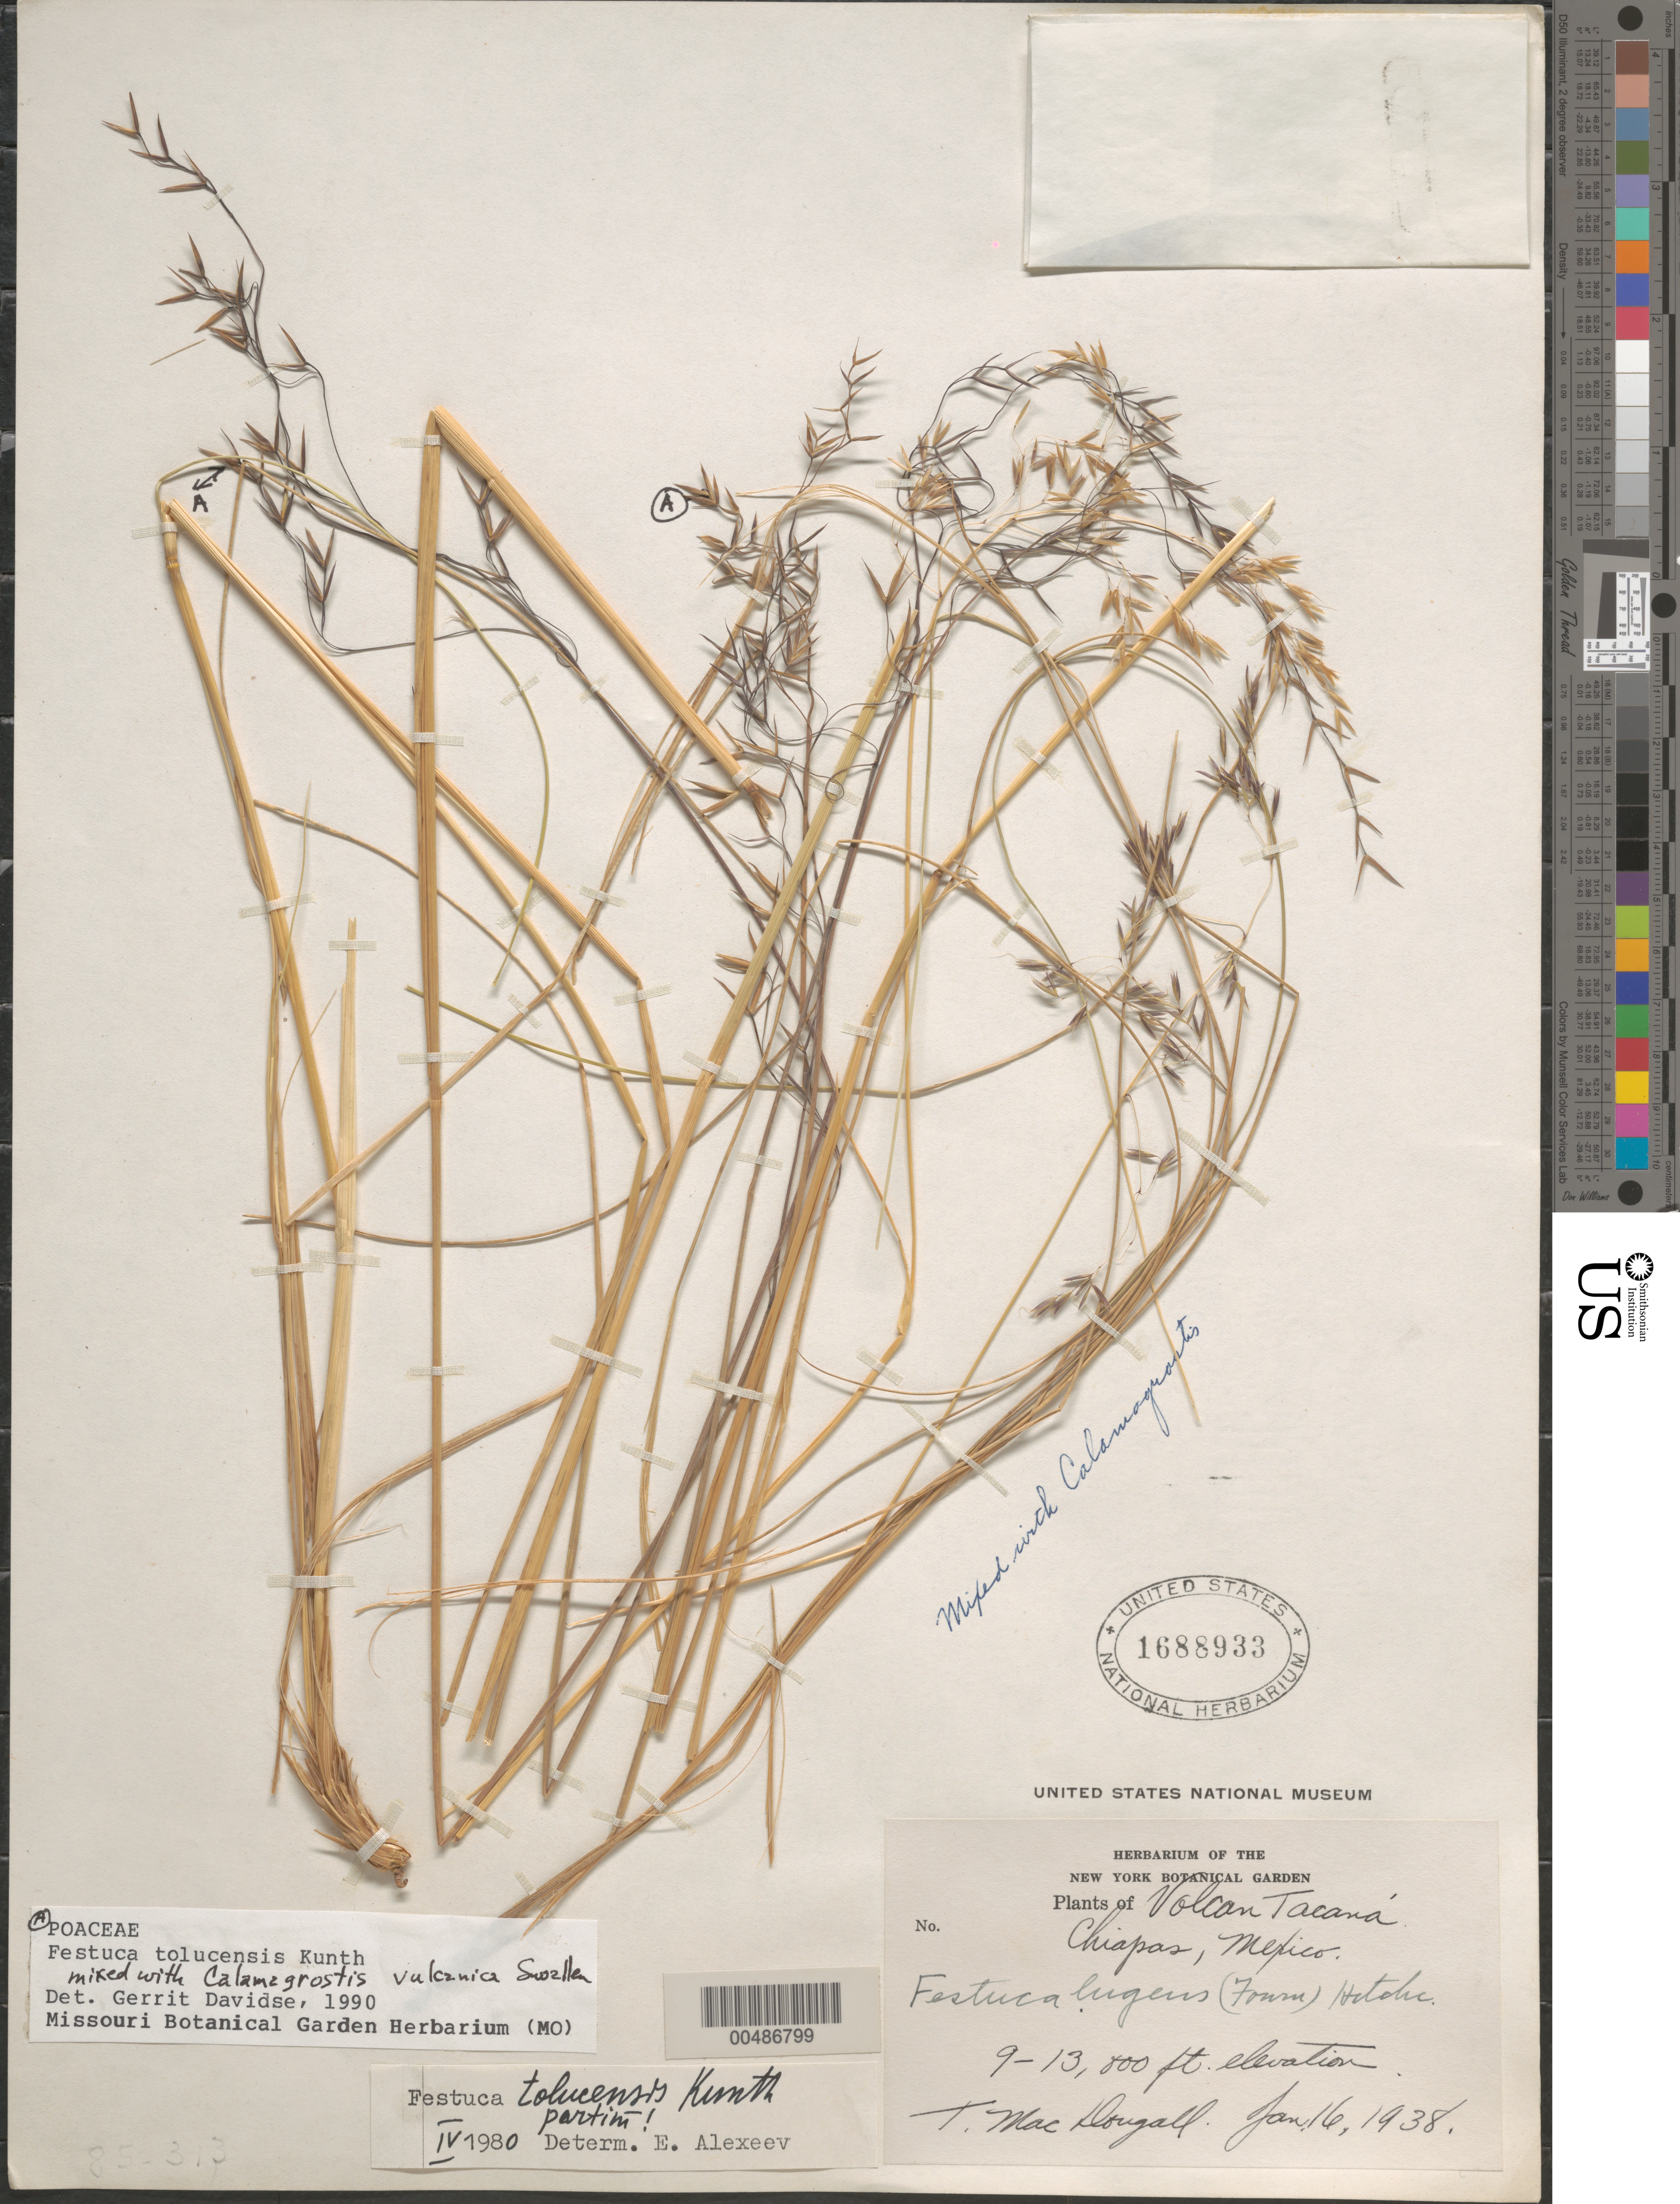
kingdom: Plantae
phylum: Tracheophyta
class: Liliopsida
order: Poales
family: Poaceae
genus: Festuca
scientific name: Festuca tolucensis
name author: Kunth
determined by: Davidse, Gerrit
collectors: T. MacDougal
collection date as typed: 16 Jan 1938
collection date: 1938-01-16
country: Mexico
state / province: Chiapas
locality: Volcan Tacan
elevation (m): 2743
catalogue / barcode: US 1688933